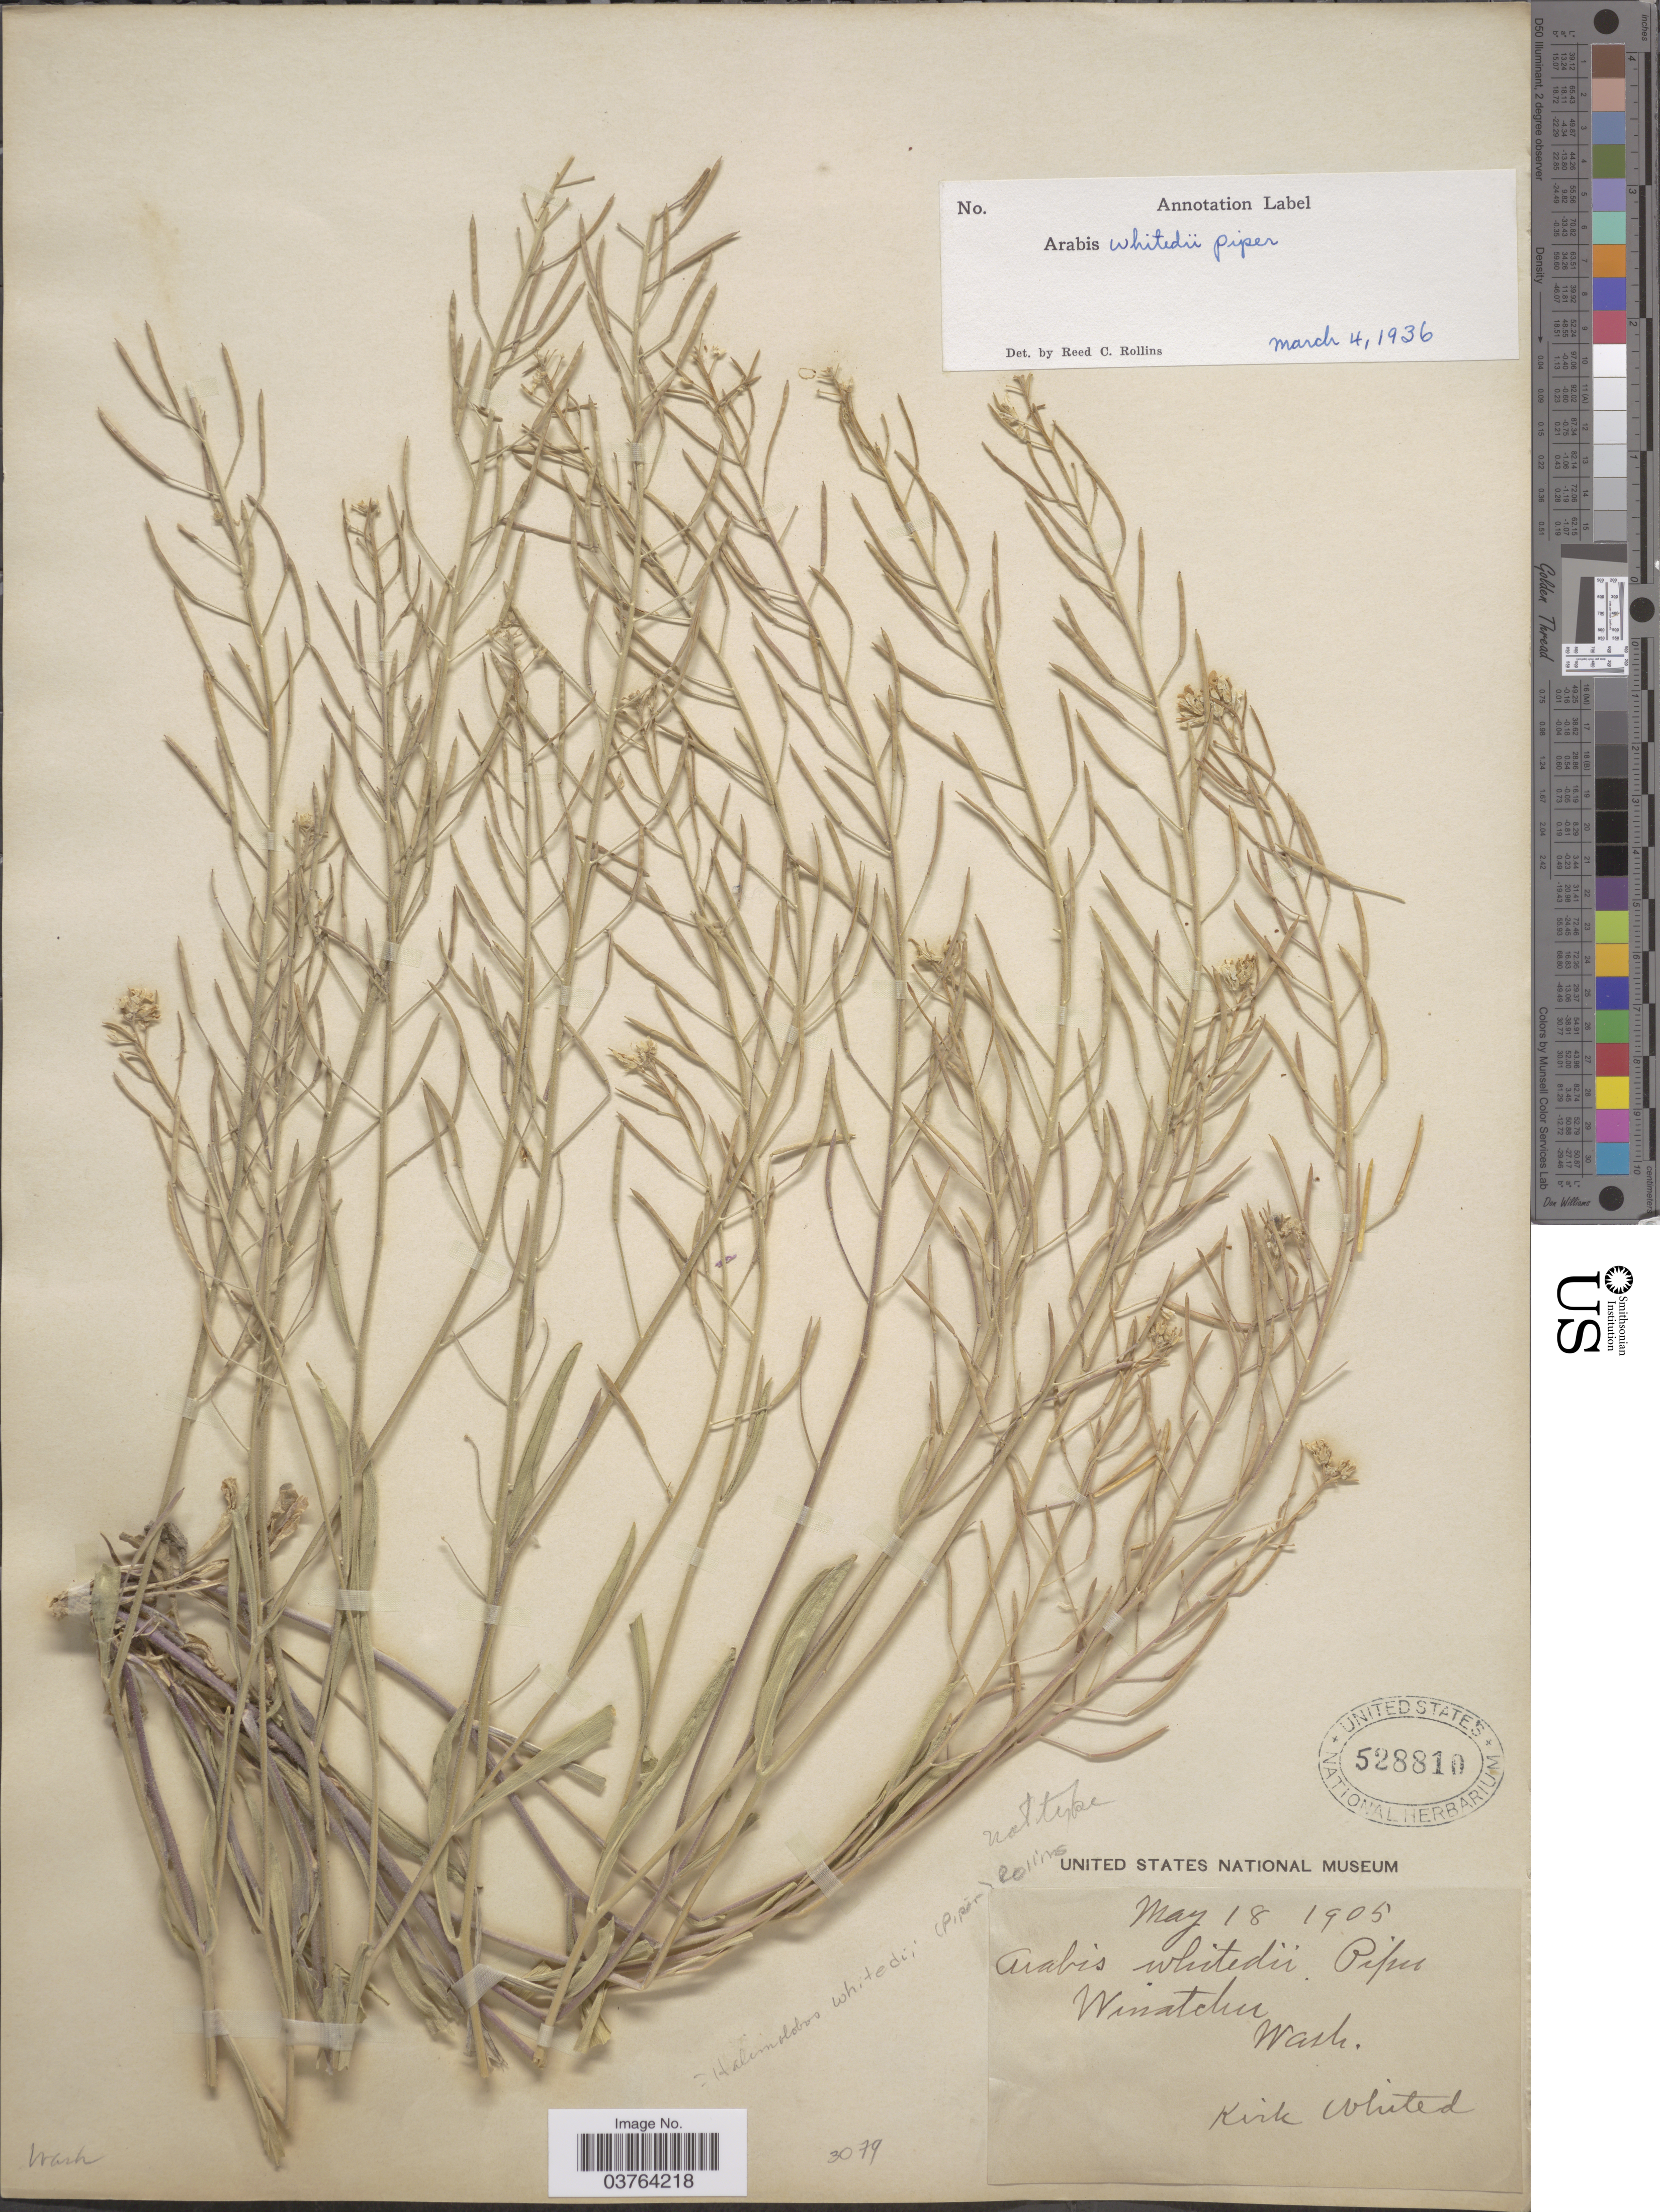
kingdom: Plantae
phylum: Tracheophyta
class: Magnoliopsida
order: Brassicales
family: Brassicaceae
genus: Halimolobos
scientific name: Halimolobos whitedii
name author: (Piper) Rollins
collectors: K. Whited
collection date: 1905-05-18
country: United States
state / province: Washington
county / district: Chelan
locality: Wenatchee.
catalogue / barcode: US 528810